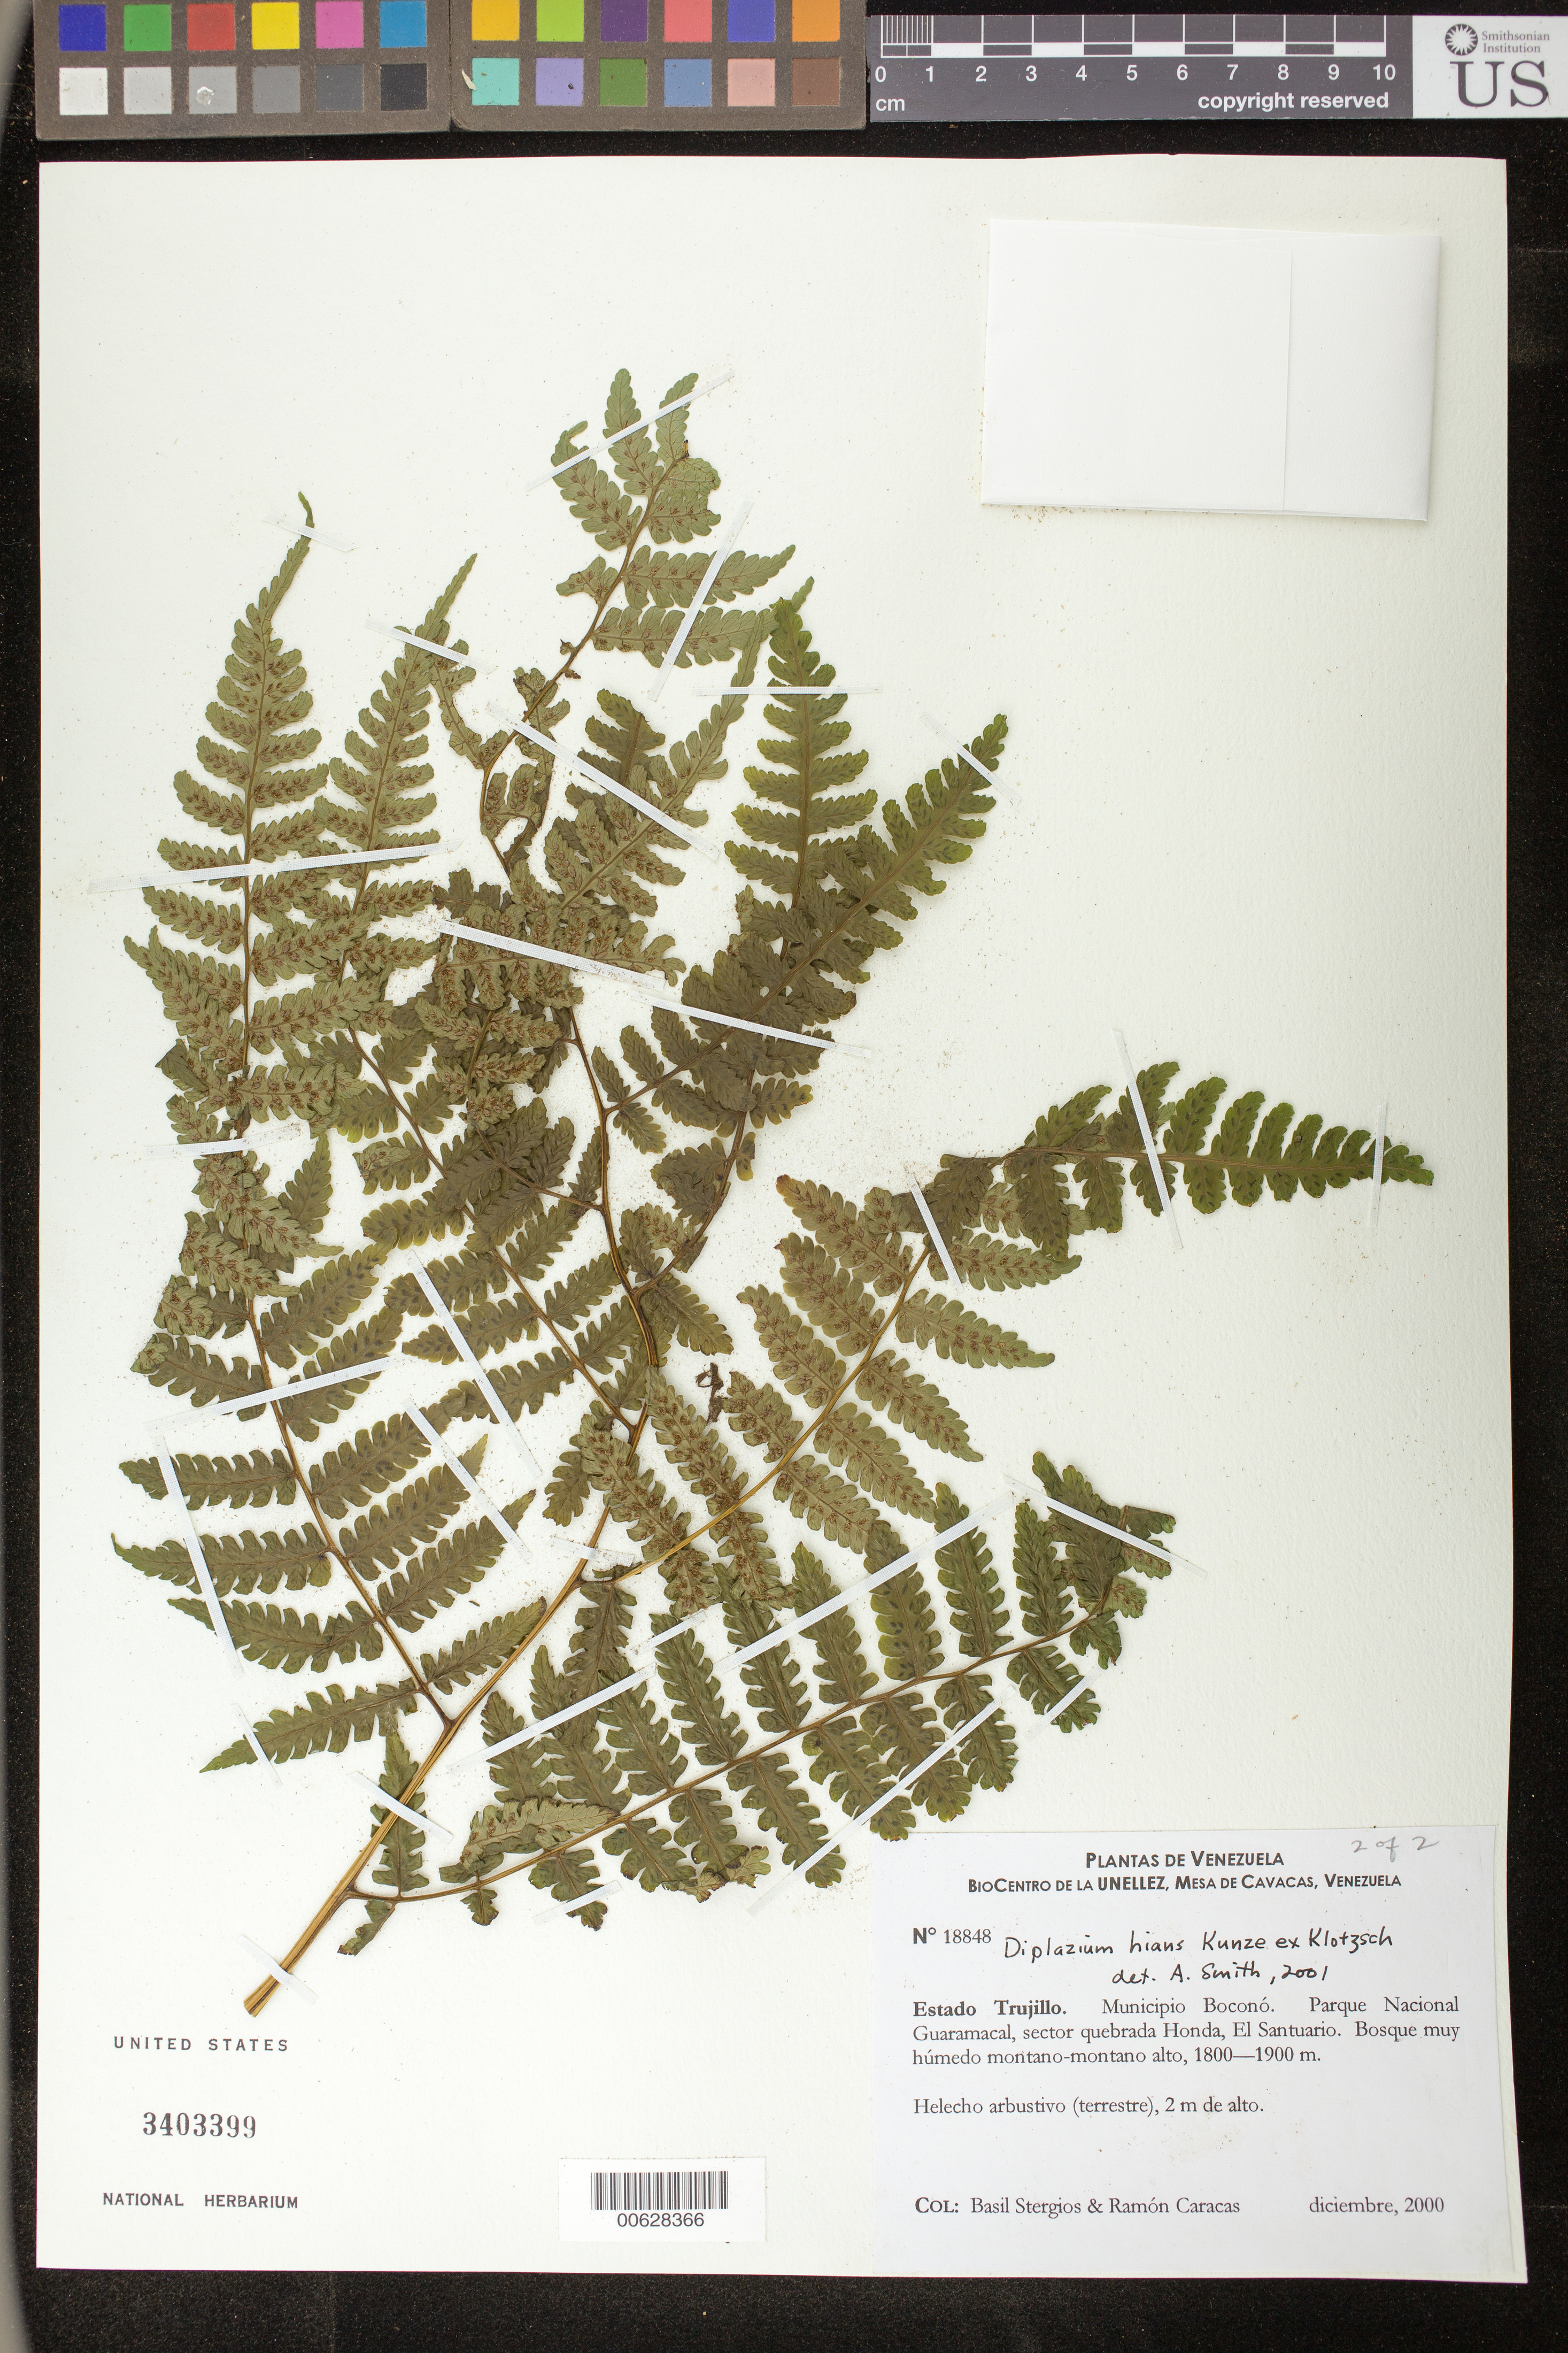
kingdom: Plantae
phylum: Tracheophyta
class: Polypodiopsida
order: Polypodiales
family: Athyriaceae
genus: Diplazium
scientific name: Diplazium hians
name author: Kunze ex Klotzsch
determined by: Smith, Alan R., (UC)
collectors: B. G. Stergios & R. Caracas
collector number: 18848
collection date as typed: Dec 2000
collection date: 2000-12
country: Venezuela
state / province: Trujillo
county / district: Boconó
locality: Parque Nacional Guaramacal, quebrada Honda, El Santuario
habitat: Bosque muy húmedo montano-montano alto.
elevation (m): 1800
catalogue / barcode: US 3403399